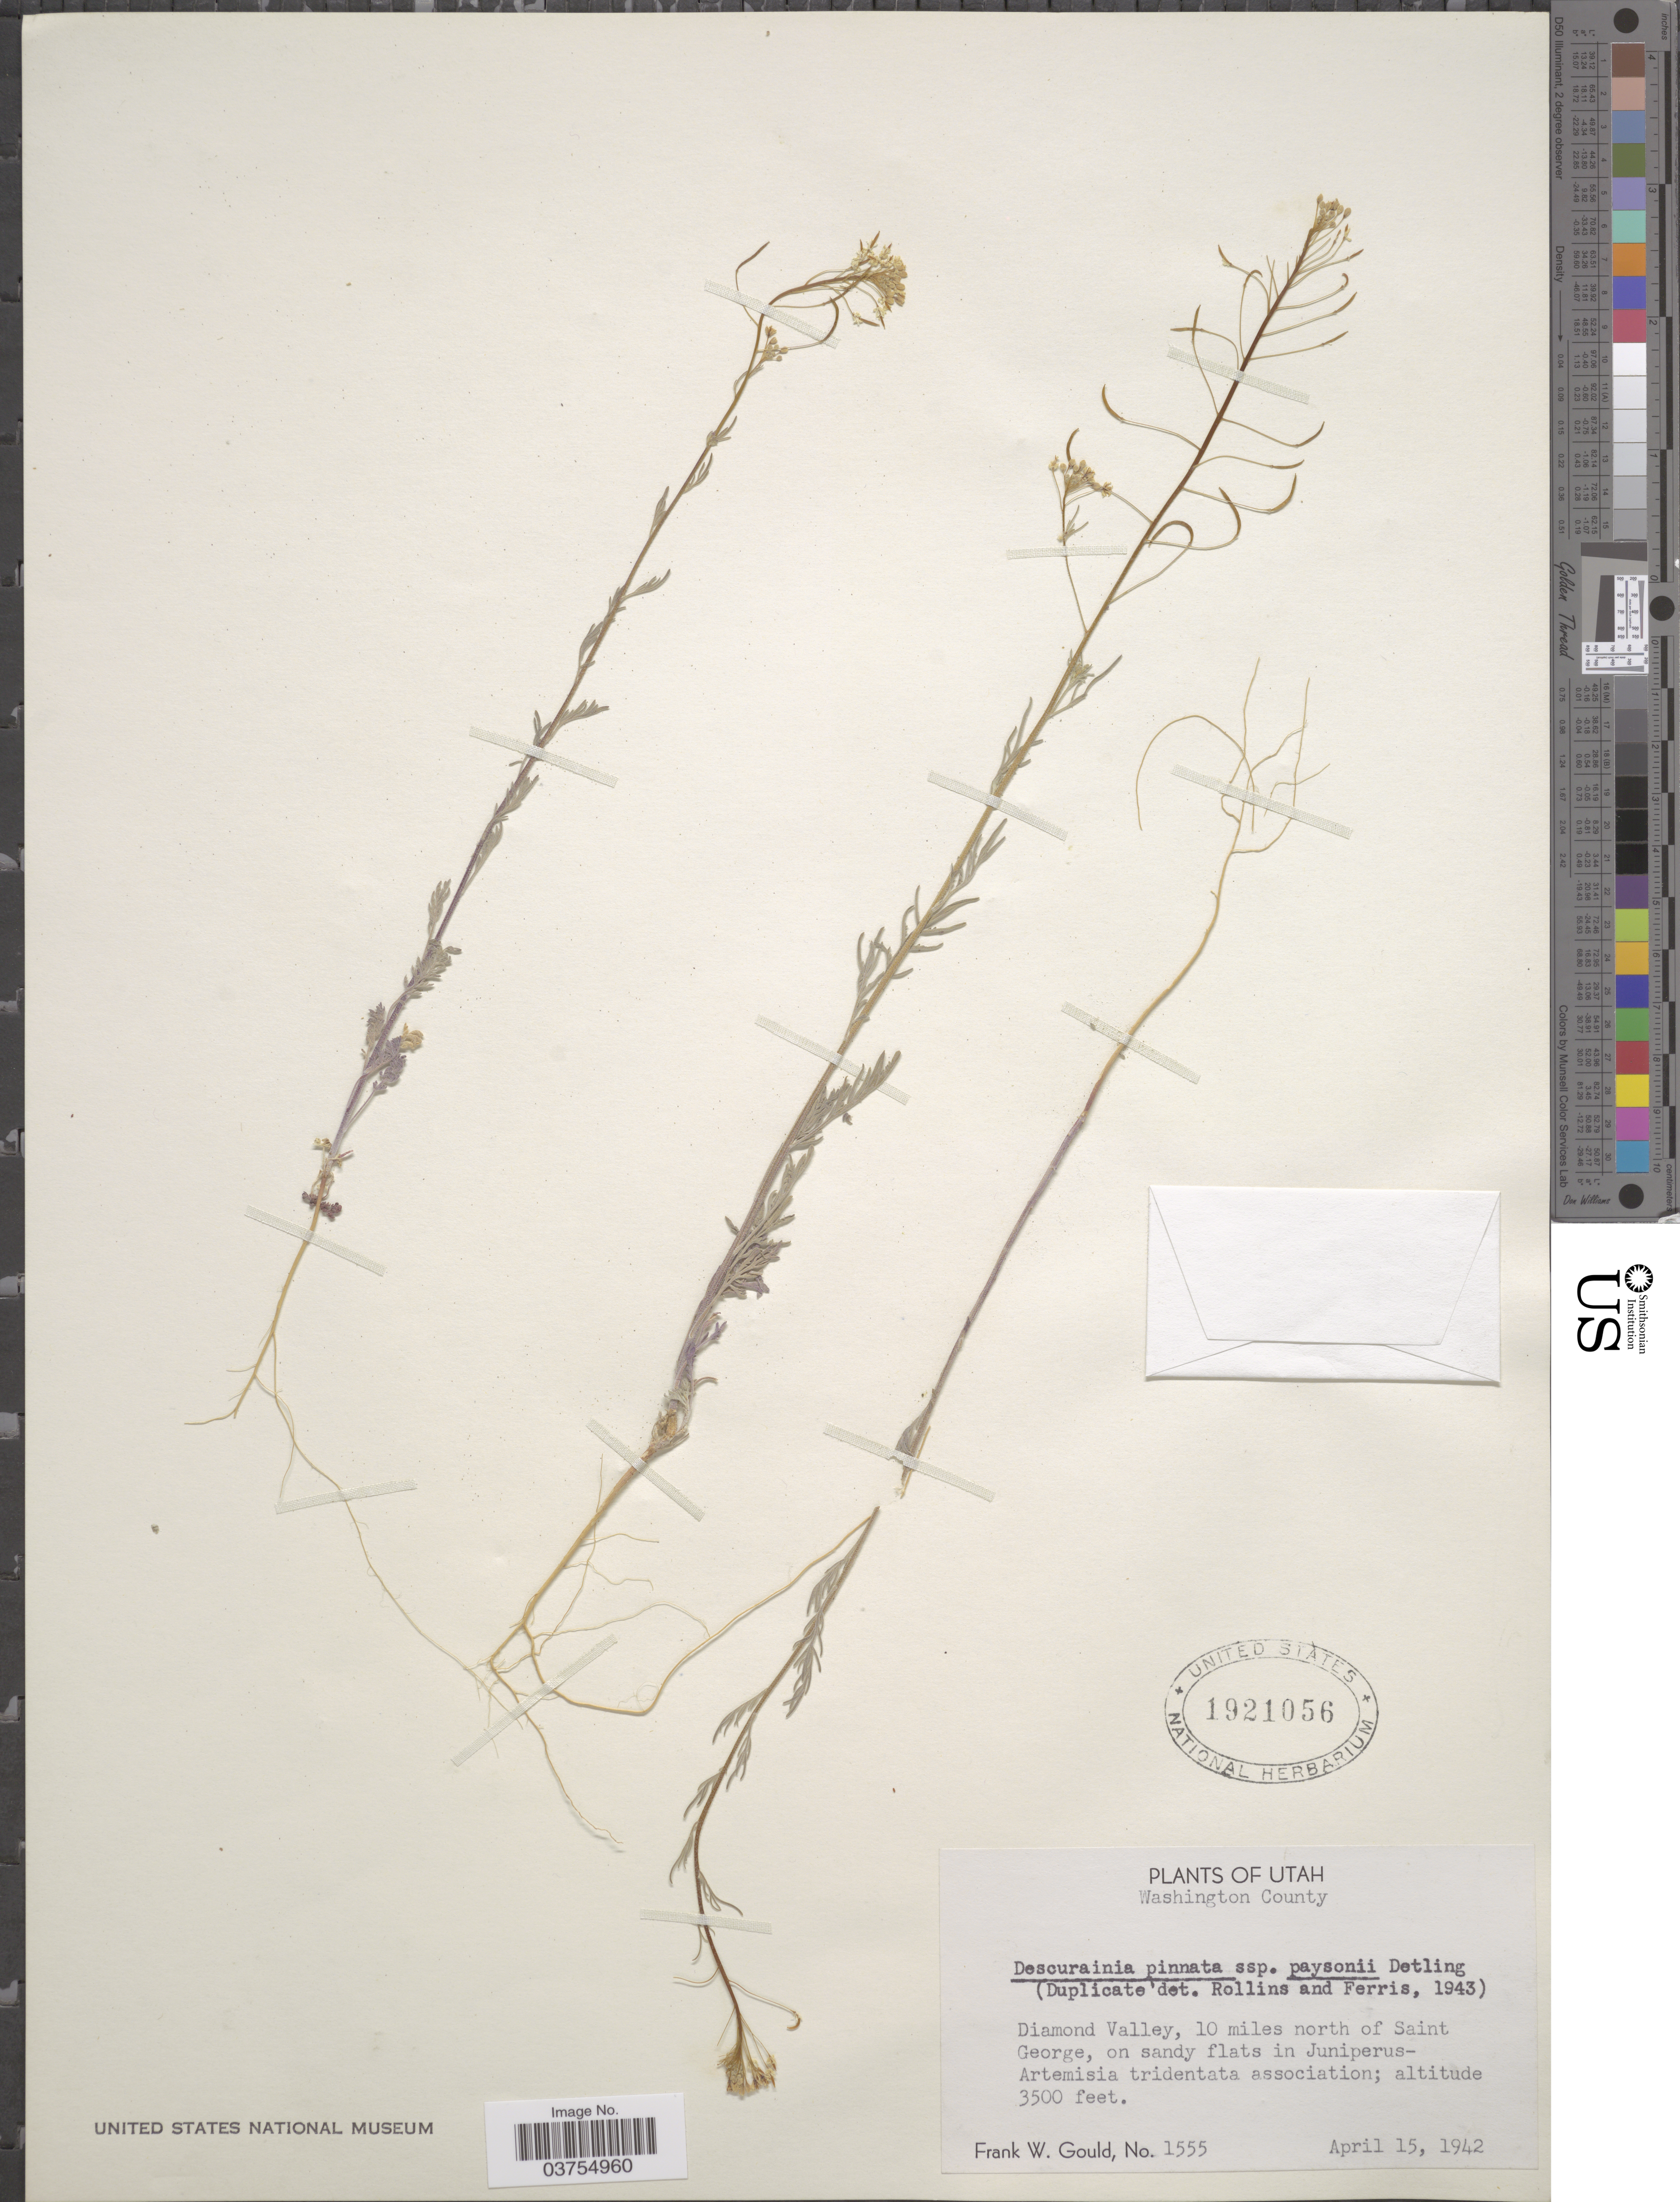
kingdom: Plantae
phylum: Tracheophyta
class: Magnoliopsida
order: Brassicales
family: Brassicaceae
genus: Descurainia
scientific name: Descurainia pinnata subsp. paysonii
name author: (C.A. Mey.) Detling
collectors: F. W. Gould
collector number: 1555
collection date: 1942-04-15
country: United States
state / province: Utah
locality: Washington County. Diamond Valley, 10 miles north of Saint George, on sandy flats in Juniperus-Artemisia tridentata association.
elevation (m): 1067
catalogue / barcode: US 1921056